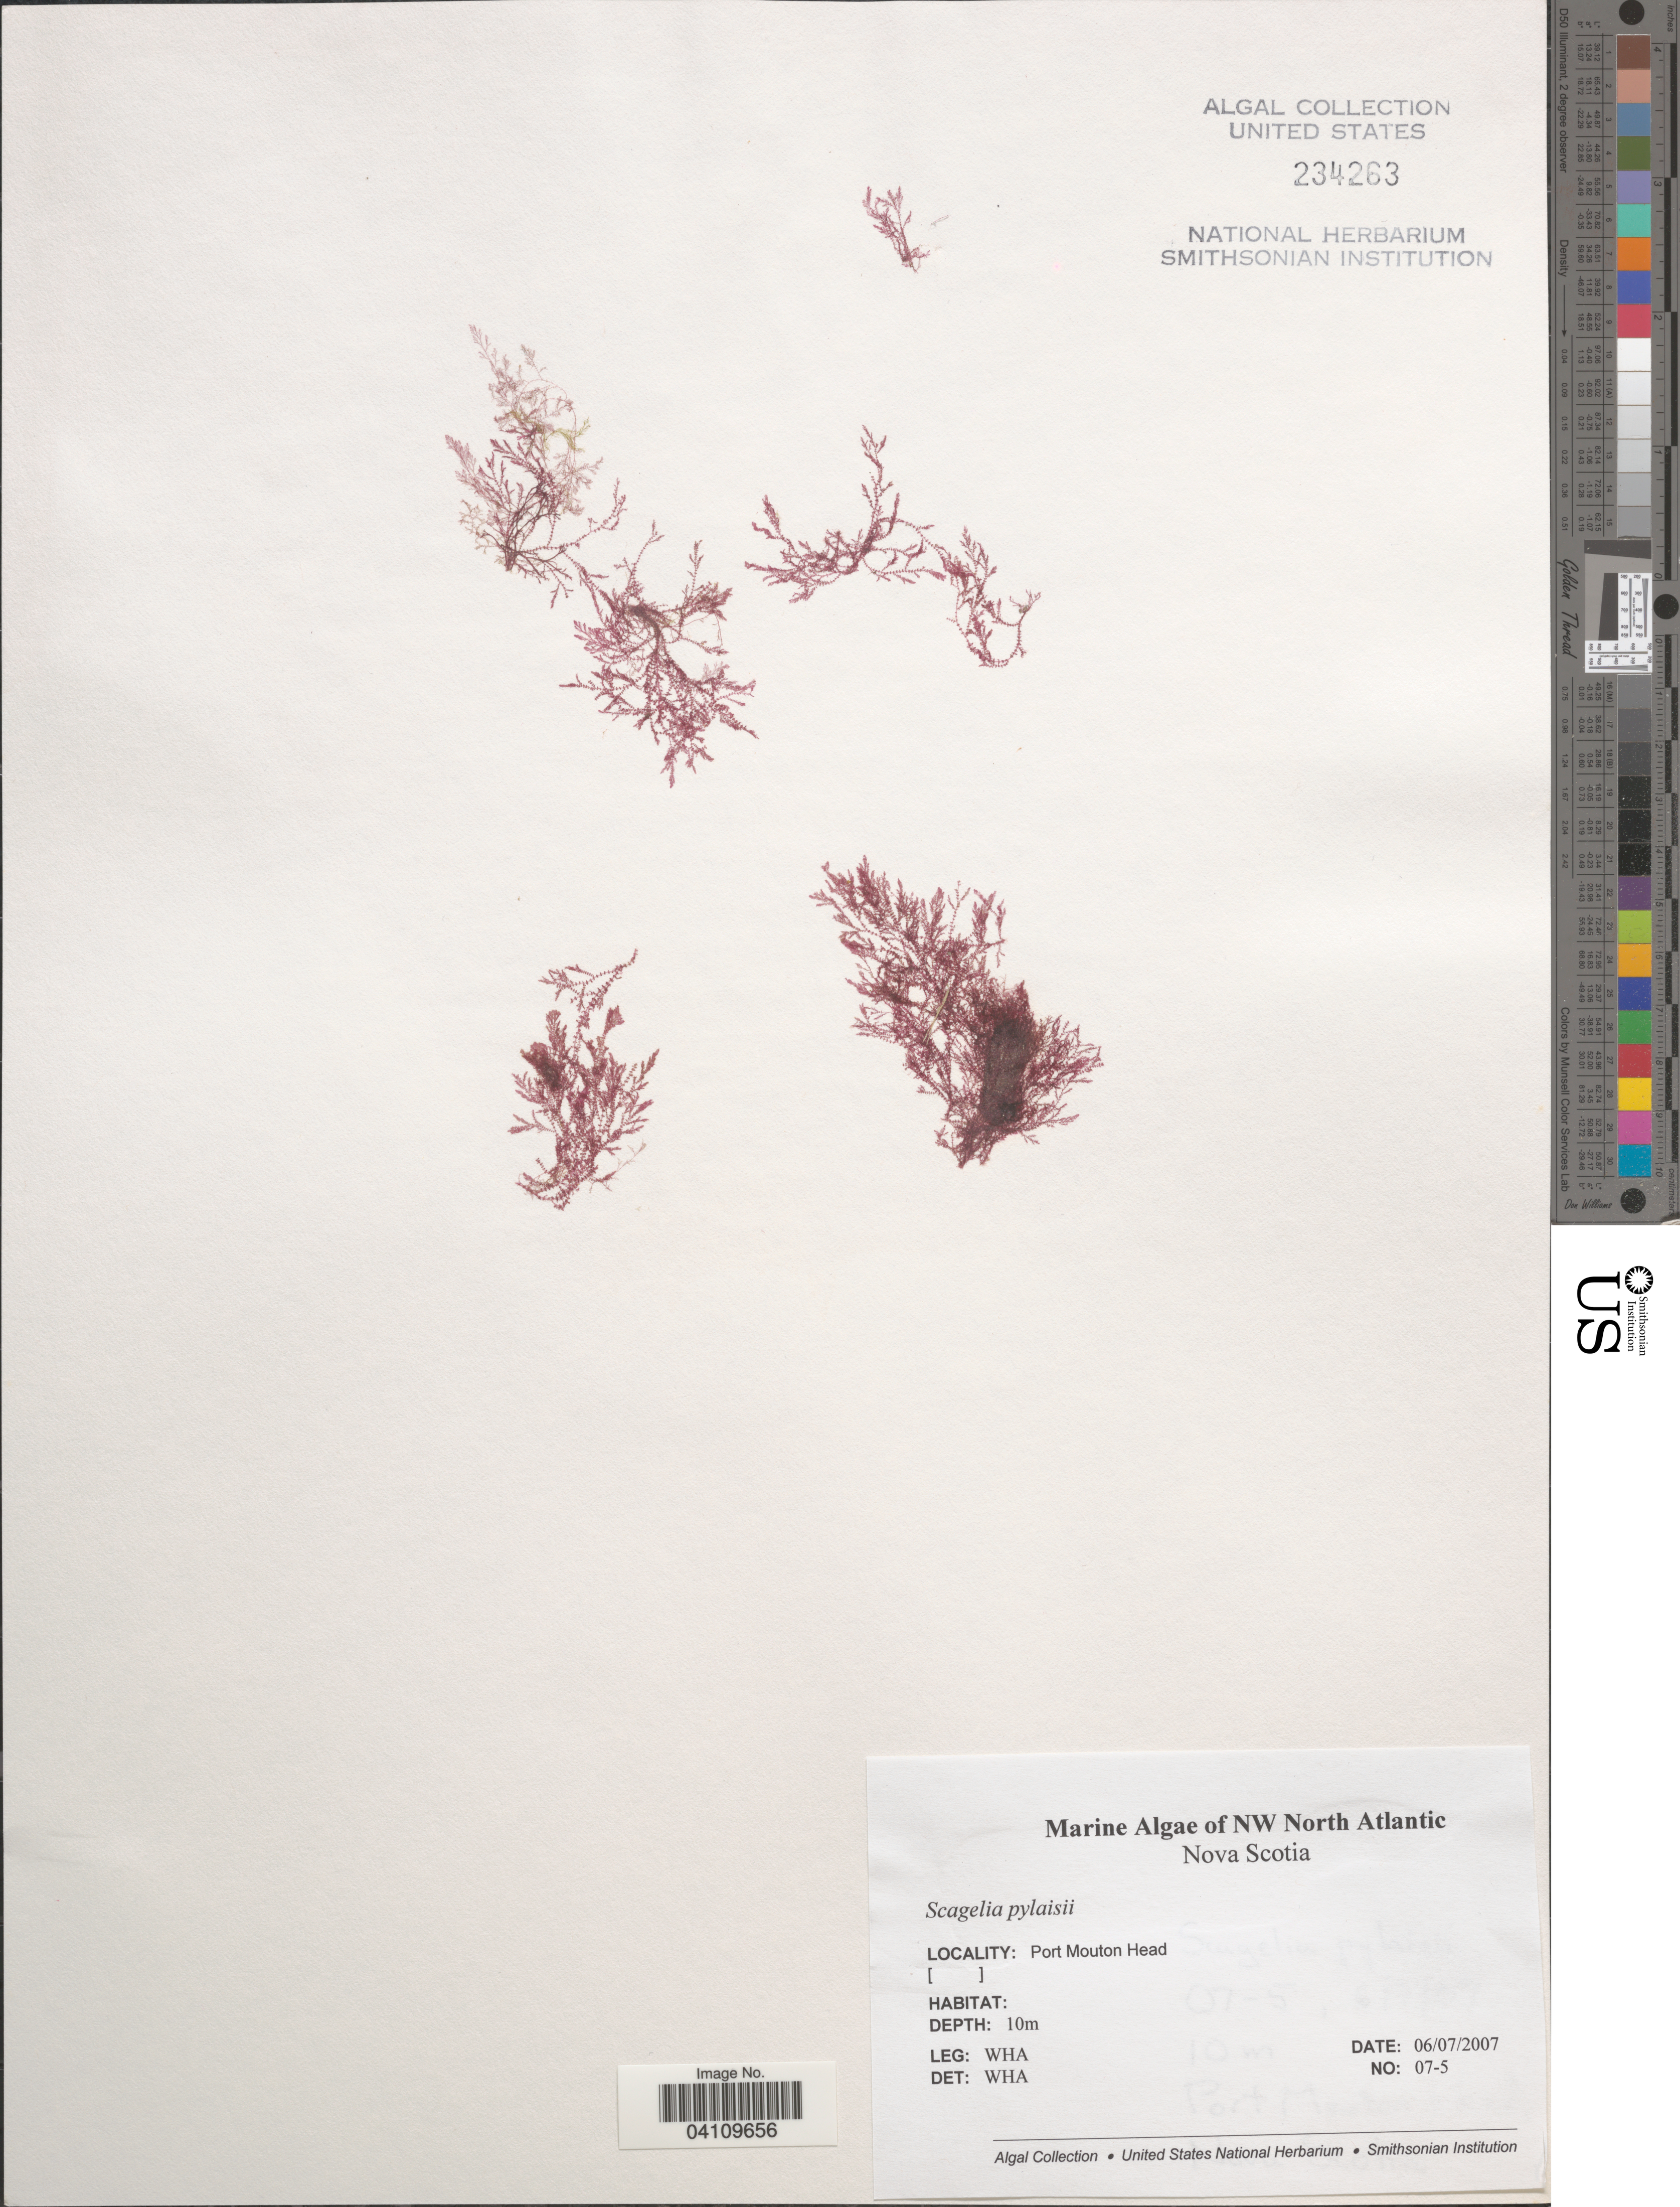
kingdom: Plantae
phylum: Rhodophyta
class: Florideophyceae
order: Ceramiales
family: Ceramiaceae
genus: Scagelia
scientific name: Scagelia pylaisaei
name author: (Montagne) M.J. Wynne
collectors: W. H. Adey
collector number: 07-5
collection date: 2007-07-06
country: Canada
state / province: Nova Scotia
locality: NW North Atlantic. Port Mouton Head.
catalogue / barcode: US 234263